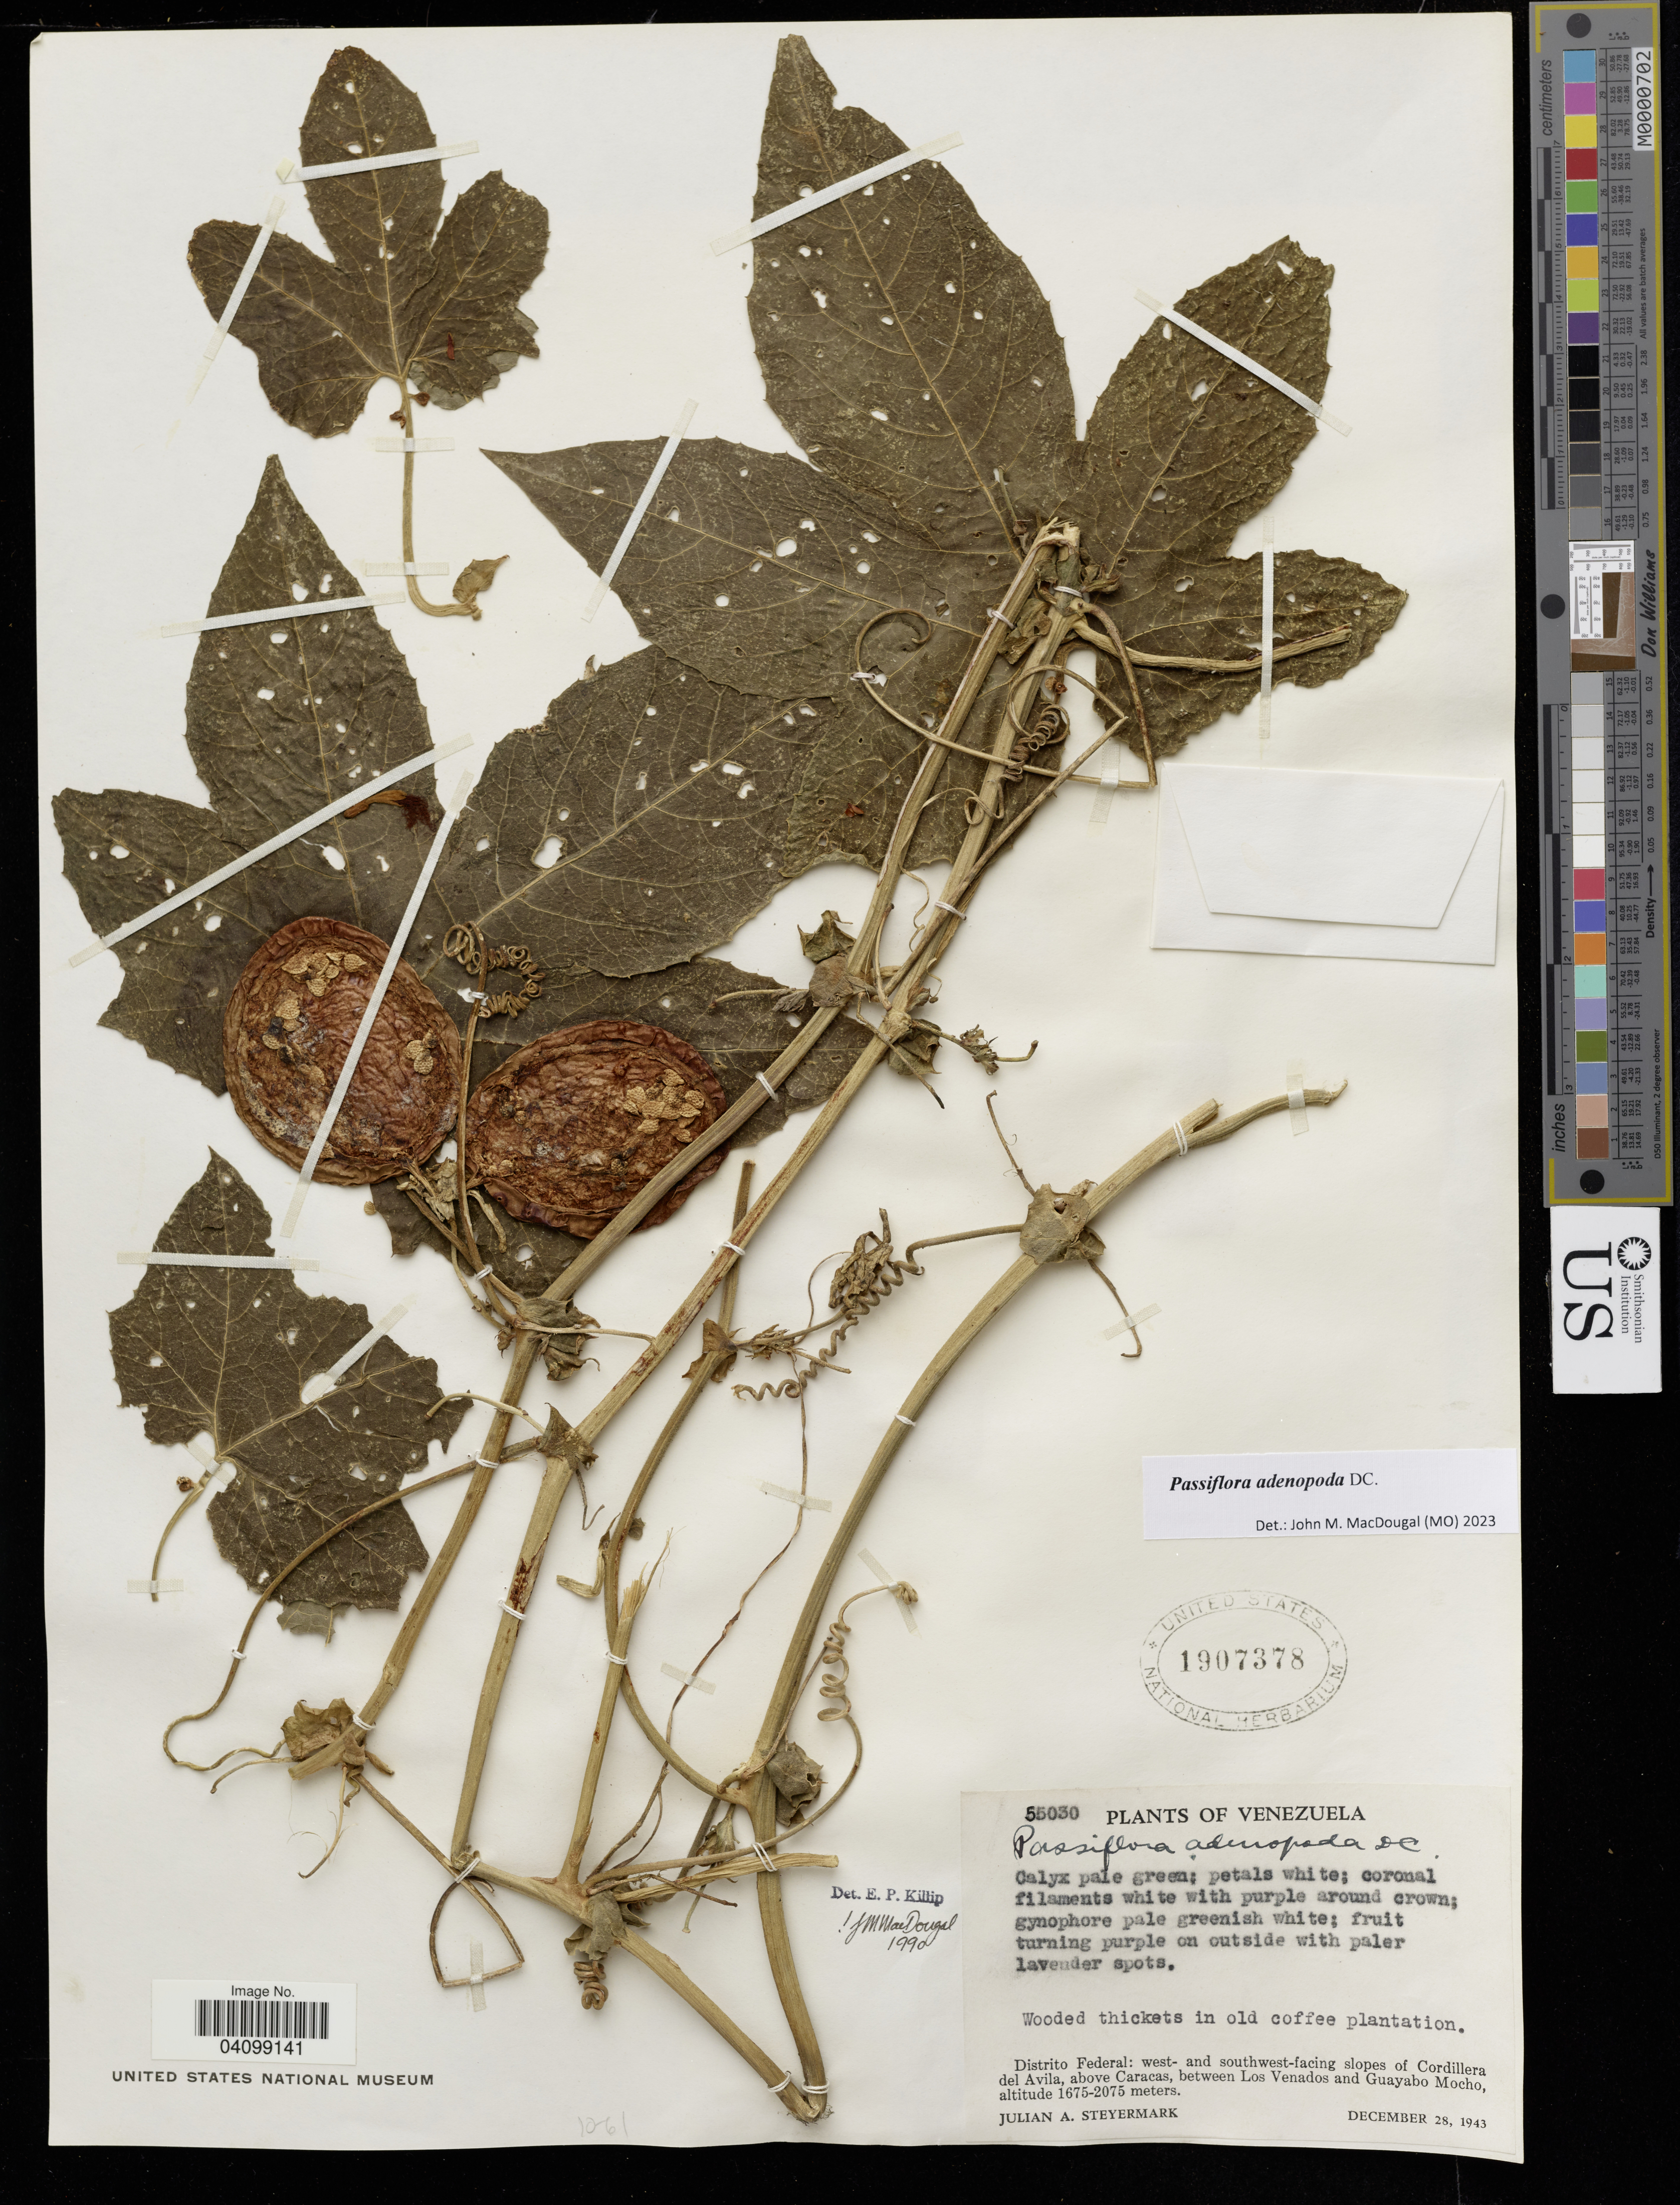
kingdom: Plantae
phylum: Tracheophyta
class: Magnoliopsida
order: Malpighiales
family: Passifloraceae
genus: Passiflora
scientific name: Passiflora adenopoda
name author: DC.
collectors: J. Steyermark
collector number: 55030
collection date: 1943-12-28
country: Venezuela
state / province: Federal Capital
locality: west- and southwest-facing slopes of Cordillera del Avila, above Caracas, between Los Venados and Guayabo Mocho.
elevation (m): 1675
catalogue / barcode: US 1907378